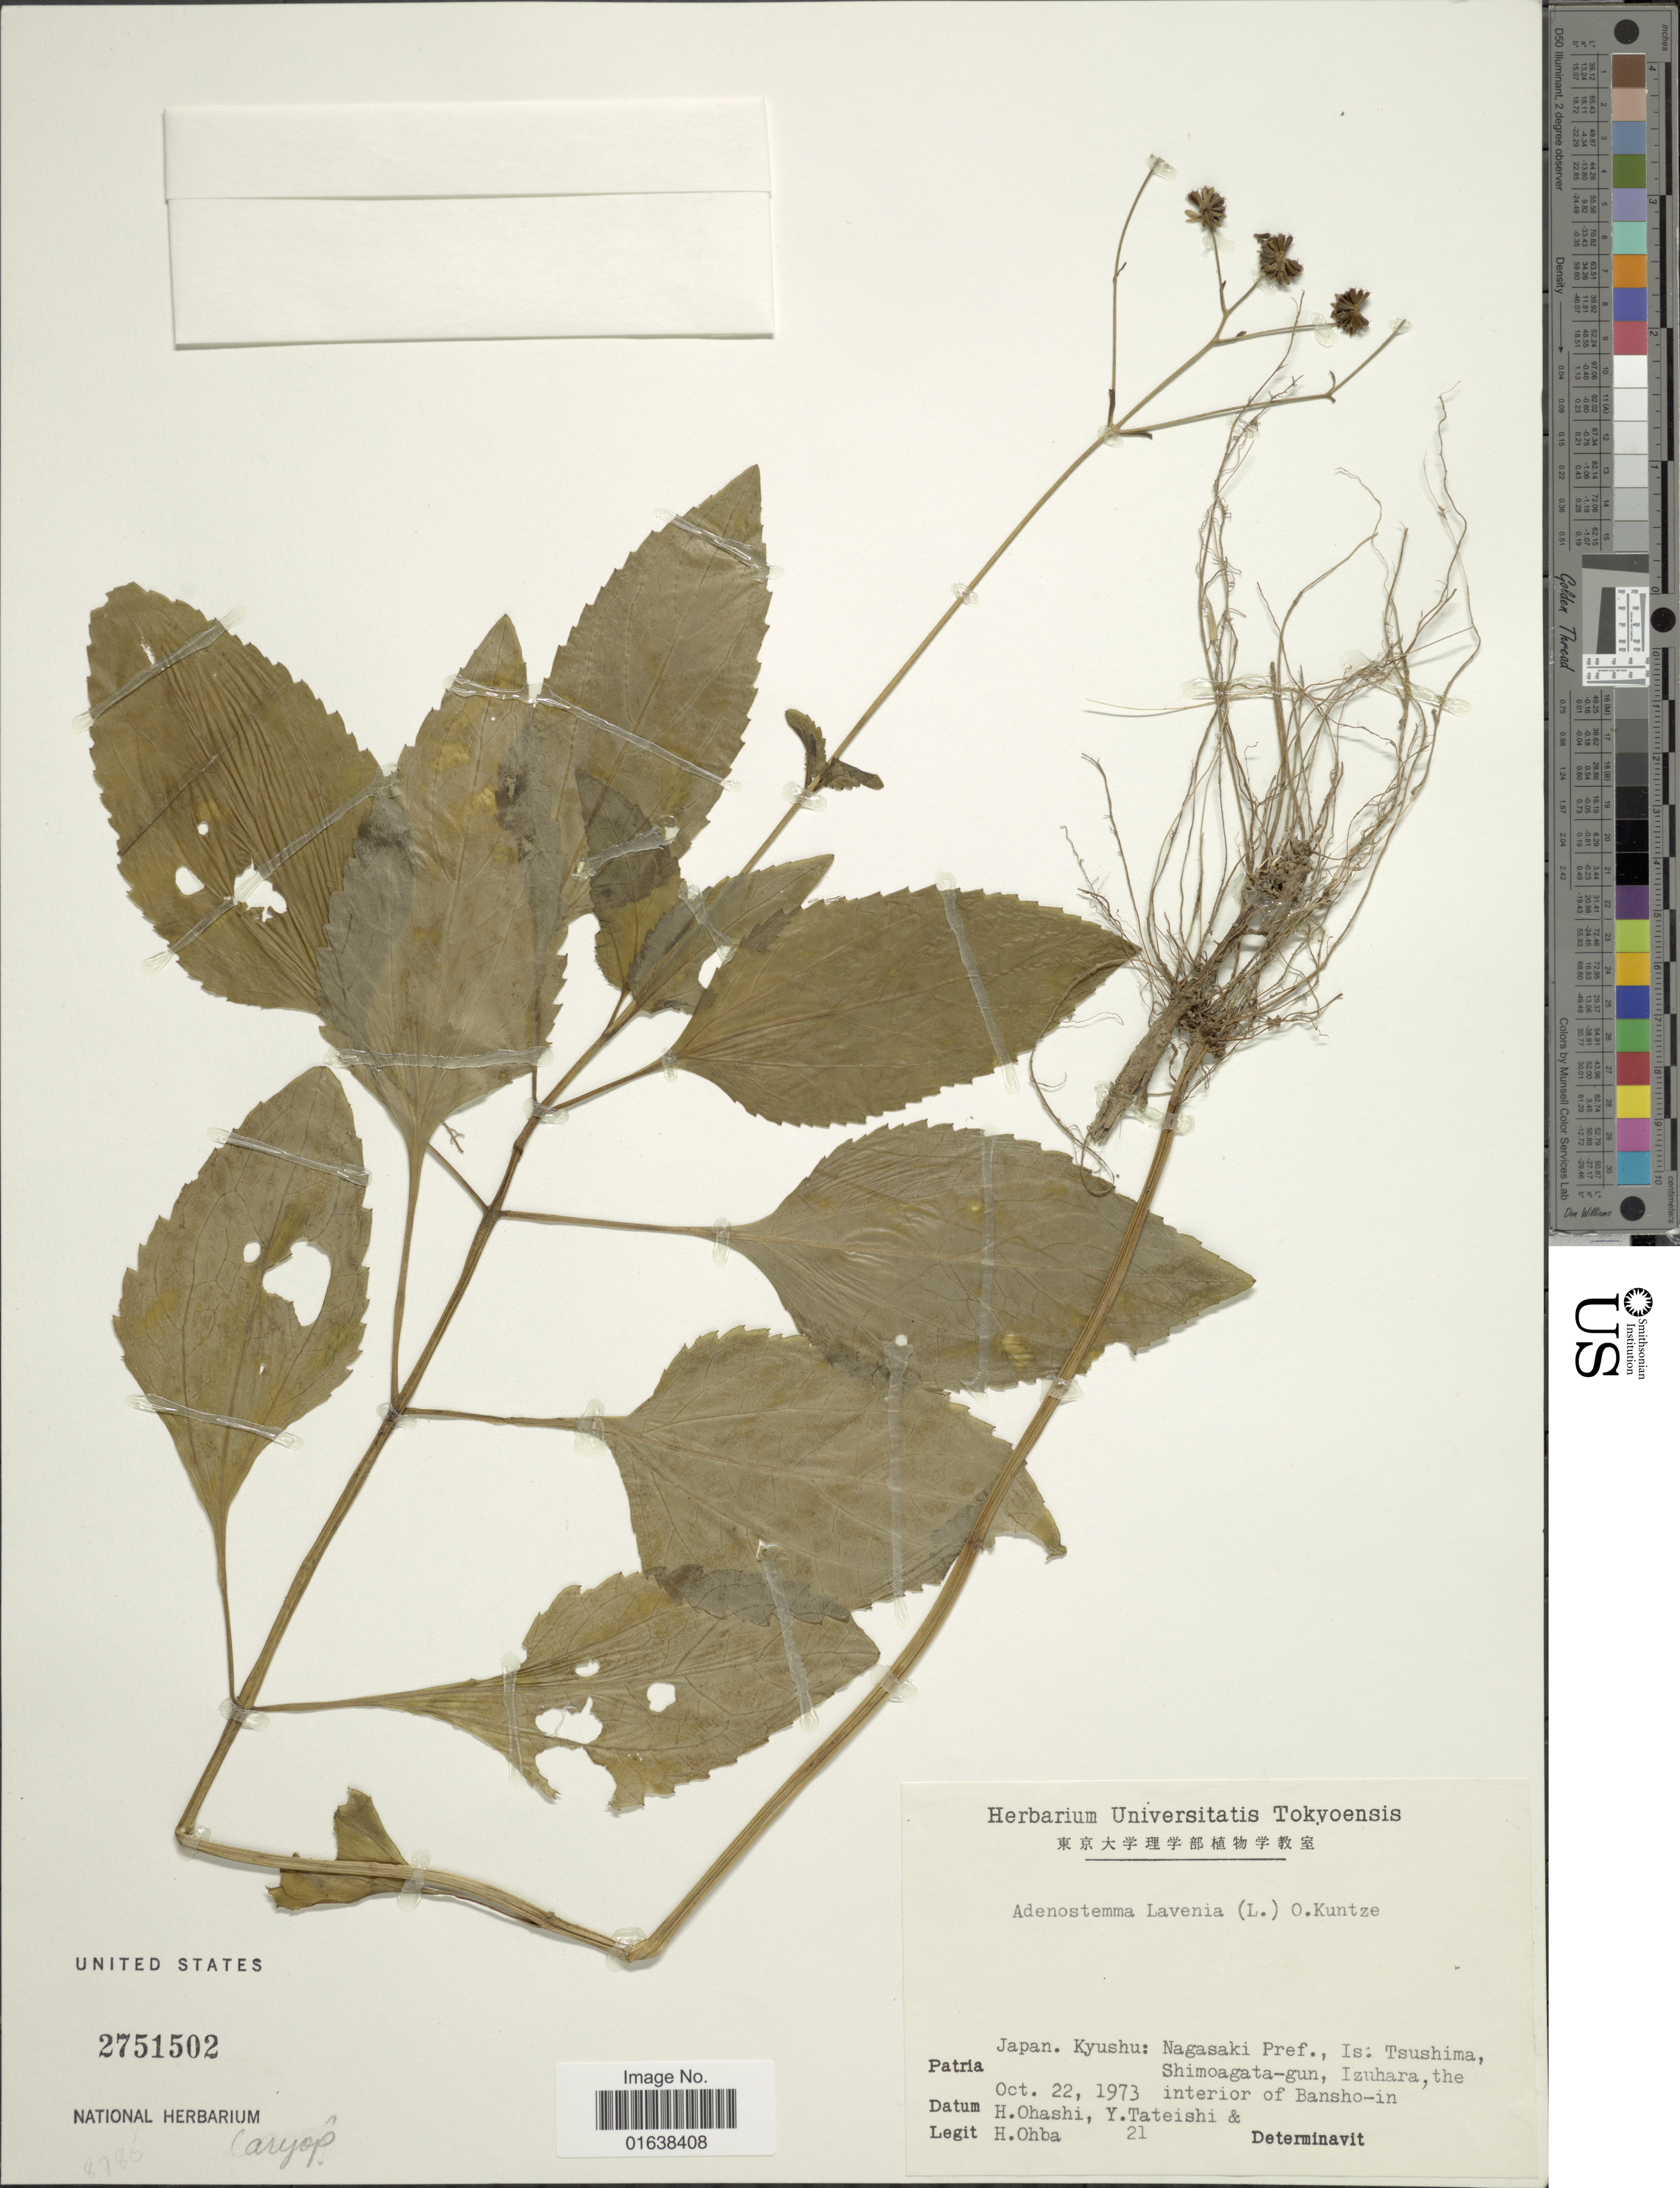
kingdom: Plantae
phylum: Tracheophyta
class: Magnoliopsida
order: Asterales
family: Asteraceae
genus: Adenostemma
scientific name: Adenostemma lavenia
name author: (L.) Kuntze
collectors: H. Ohba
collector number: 21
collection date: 1973-10-22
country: Japan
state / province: Nagasaki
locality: Japan. Kyushu: Nagasaki Pref., Is: Tsushima, Shimoagata-gun, Izuhara, the interior of Bansho-in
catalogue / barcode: US 2751502